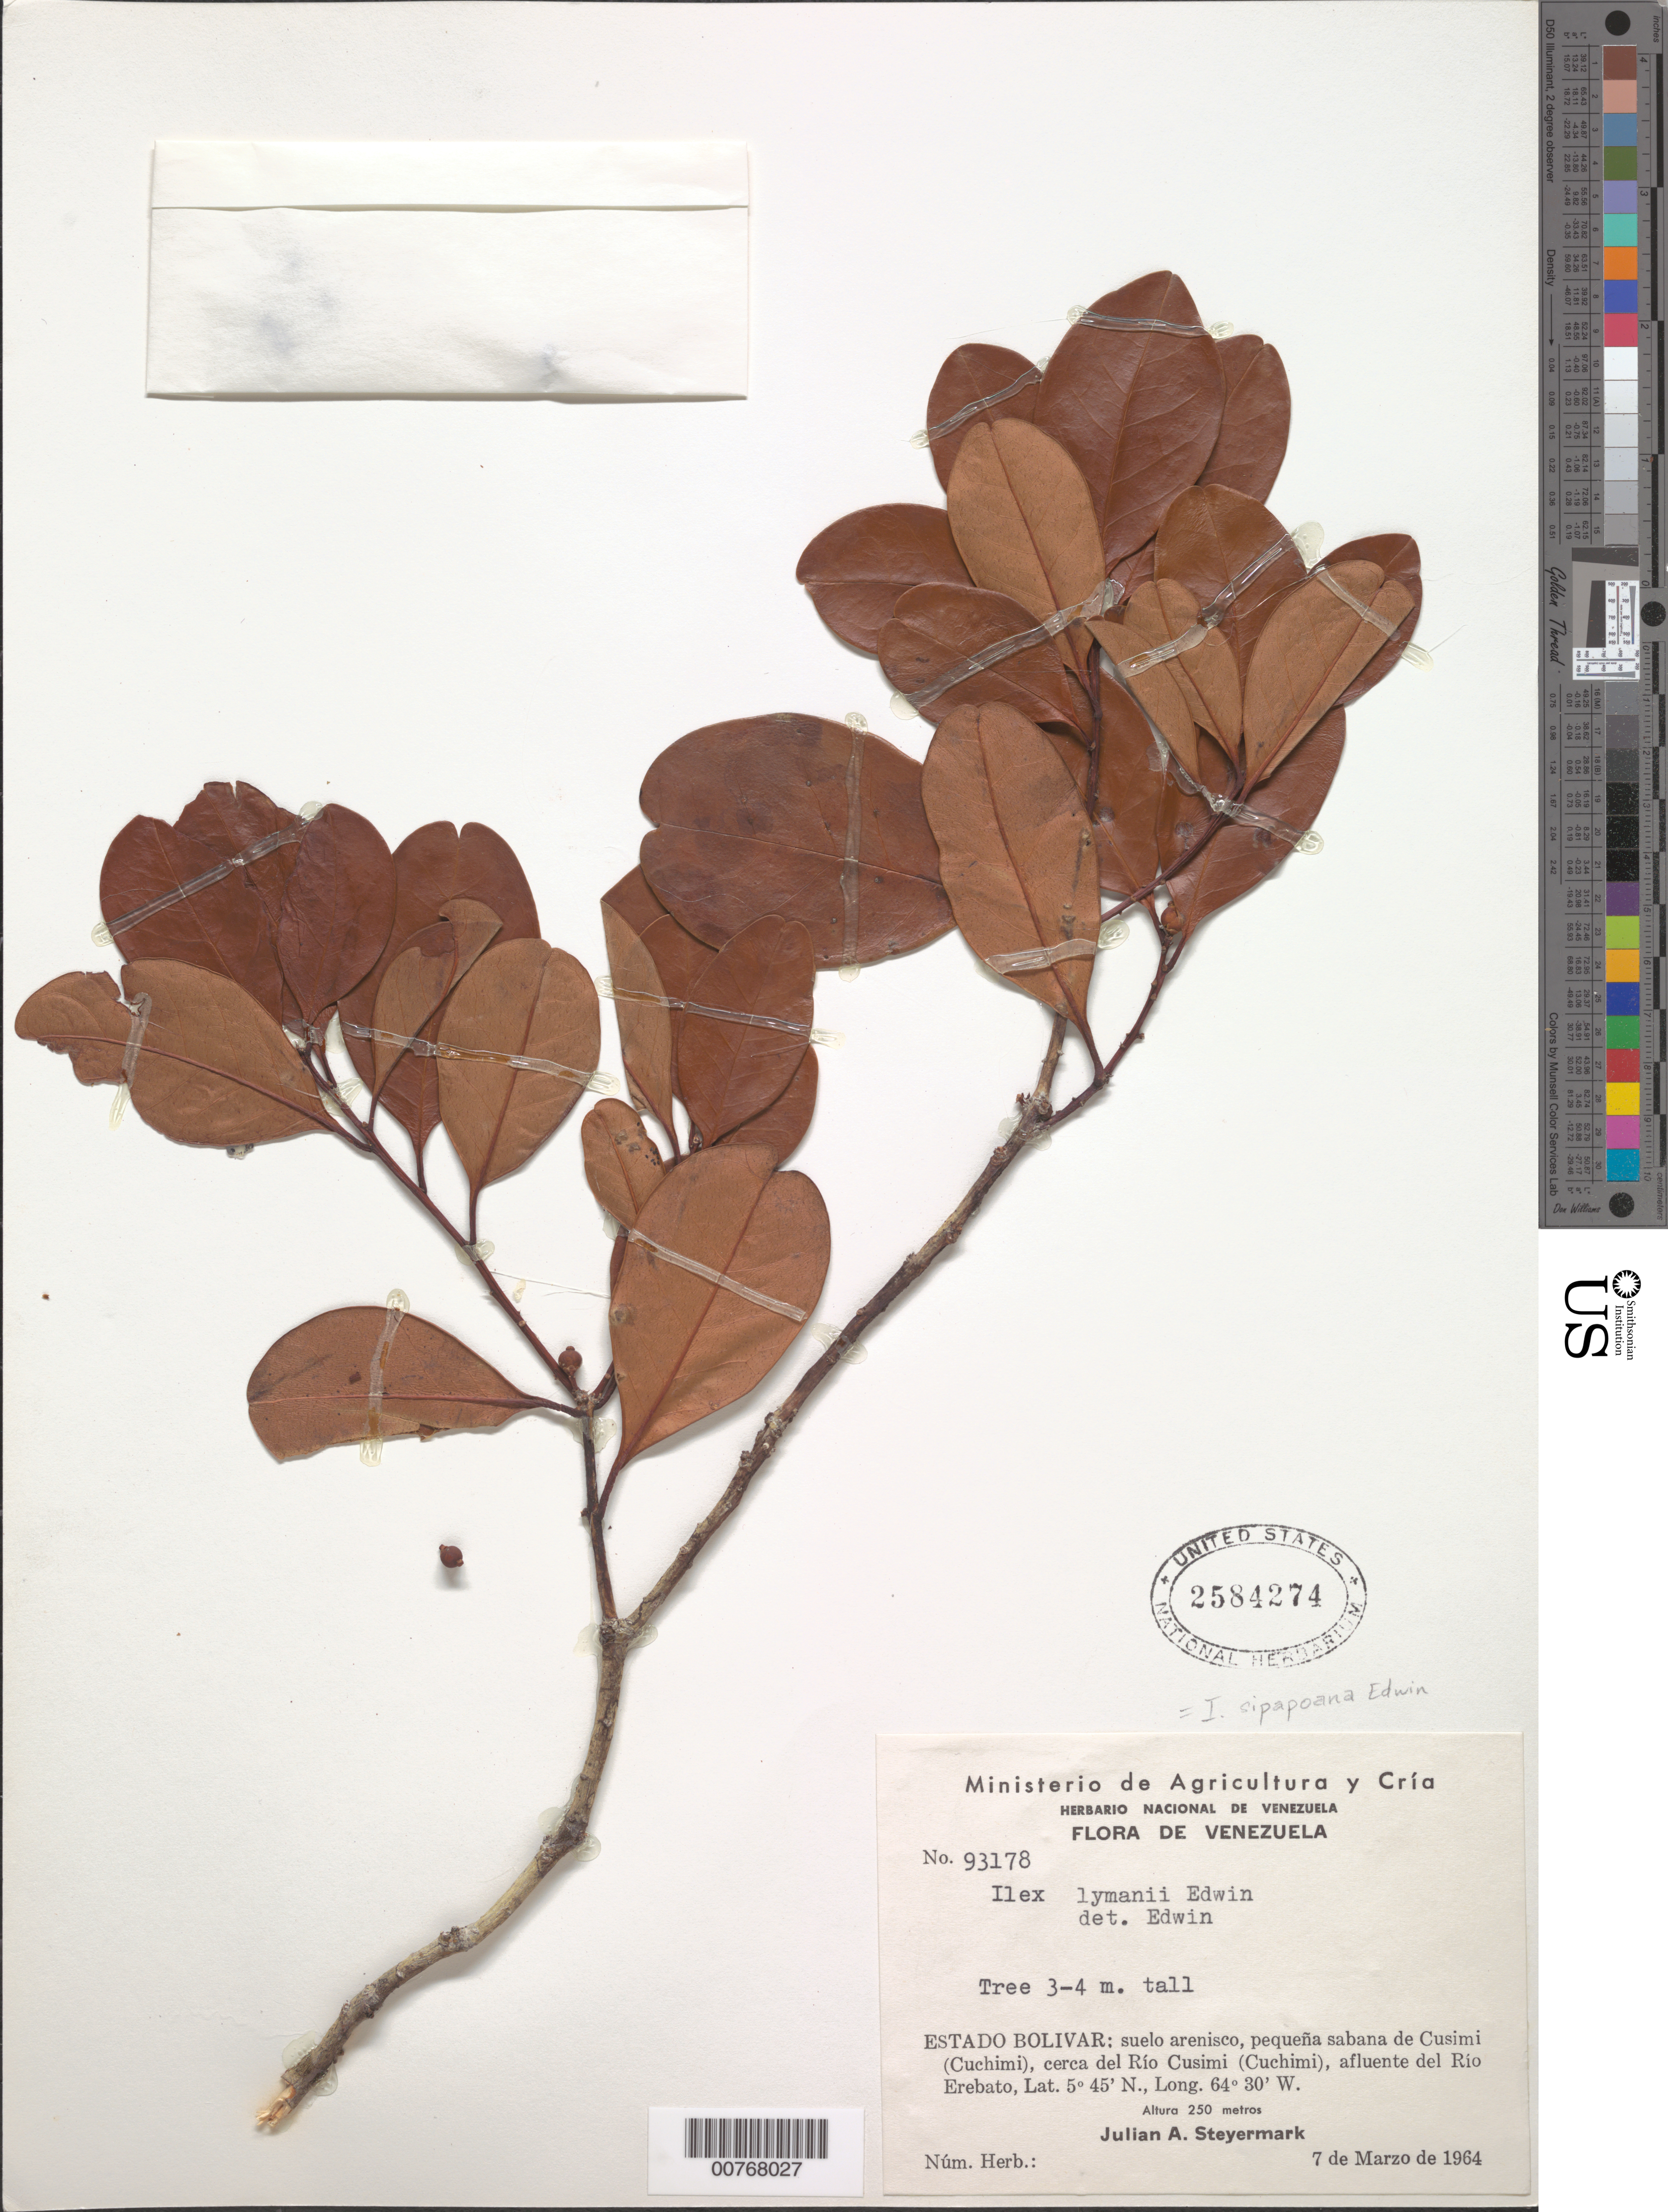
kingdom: Plantae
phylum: Tracheophyta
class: Magnoliopsida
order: Aquifoliales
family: Aquifoliaceae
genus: Ilex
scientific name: Ilex lymanii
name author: Edwin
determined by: Edwin, G.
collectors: J. Steyermark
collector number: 93178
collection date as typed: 7-Mar-64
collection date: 1964-03-07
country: Venezuela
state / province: Bolívar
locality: Sabana de Cusimi (Cuchimi), cerca del Río Cusimi (Cuchimi), afluente del Río Erebato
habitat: Suelo arenisco, pequeña sabana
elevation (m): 250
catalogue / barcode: US 2584274